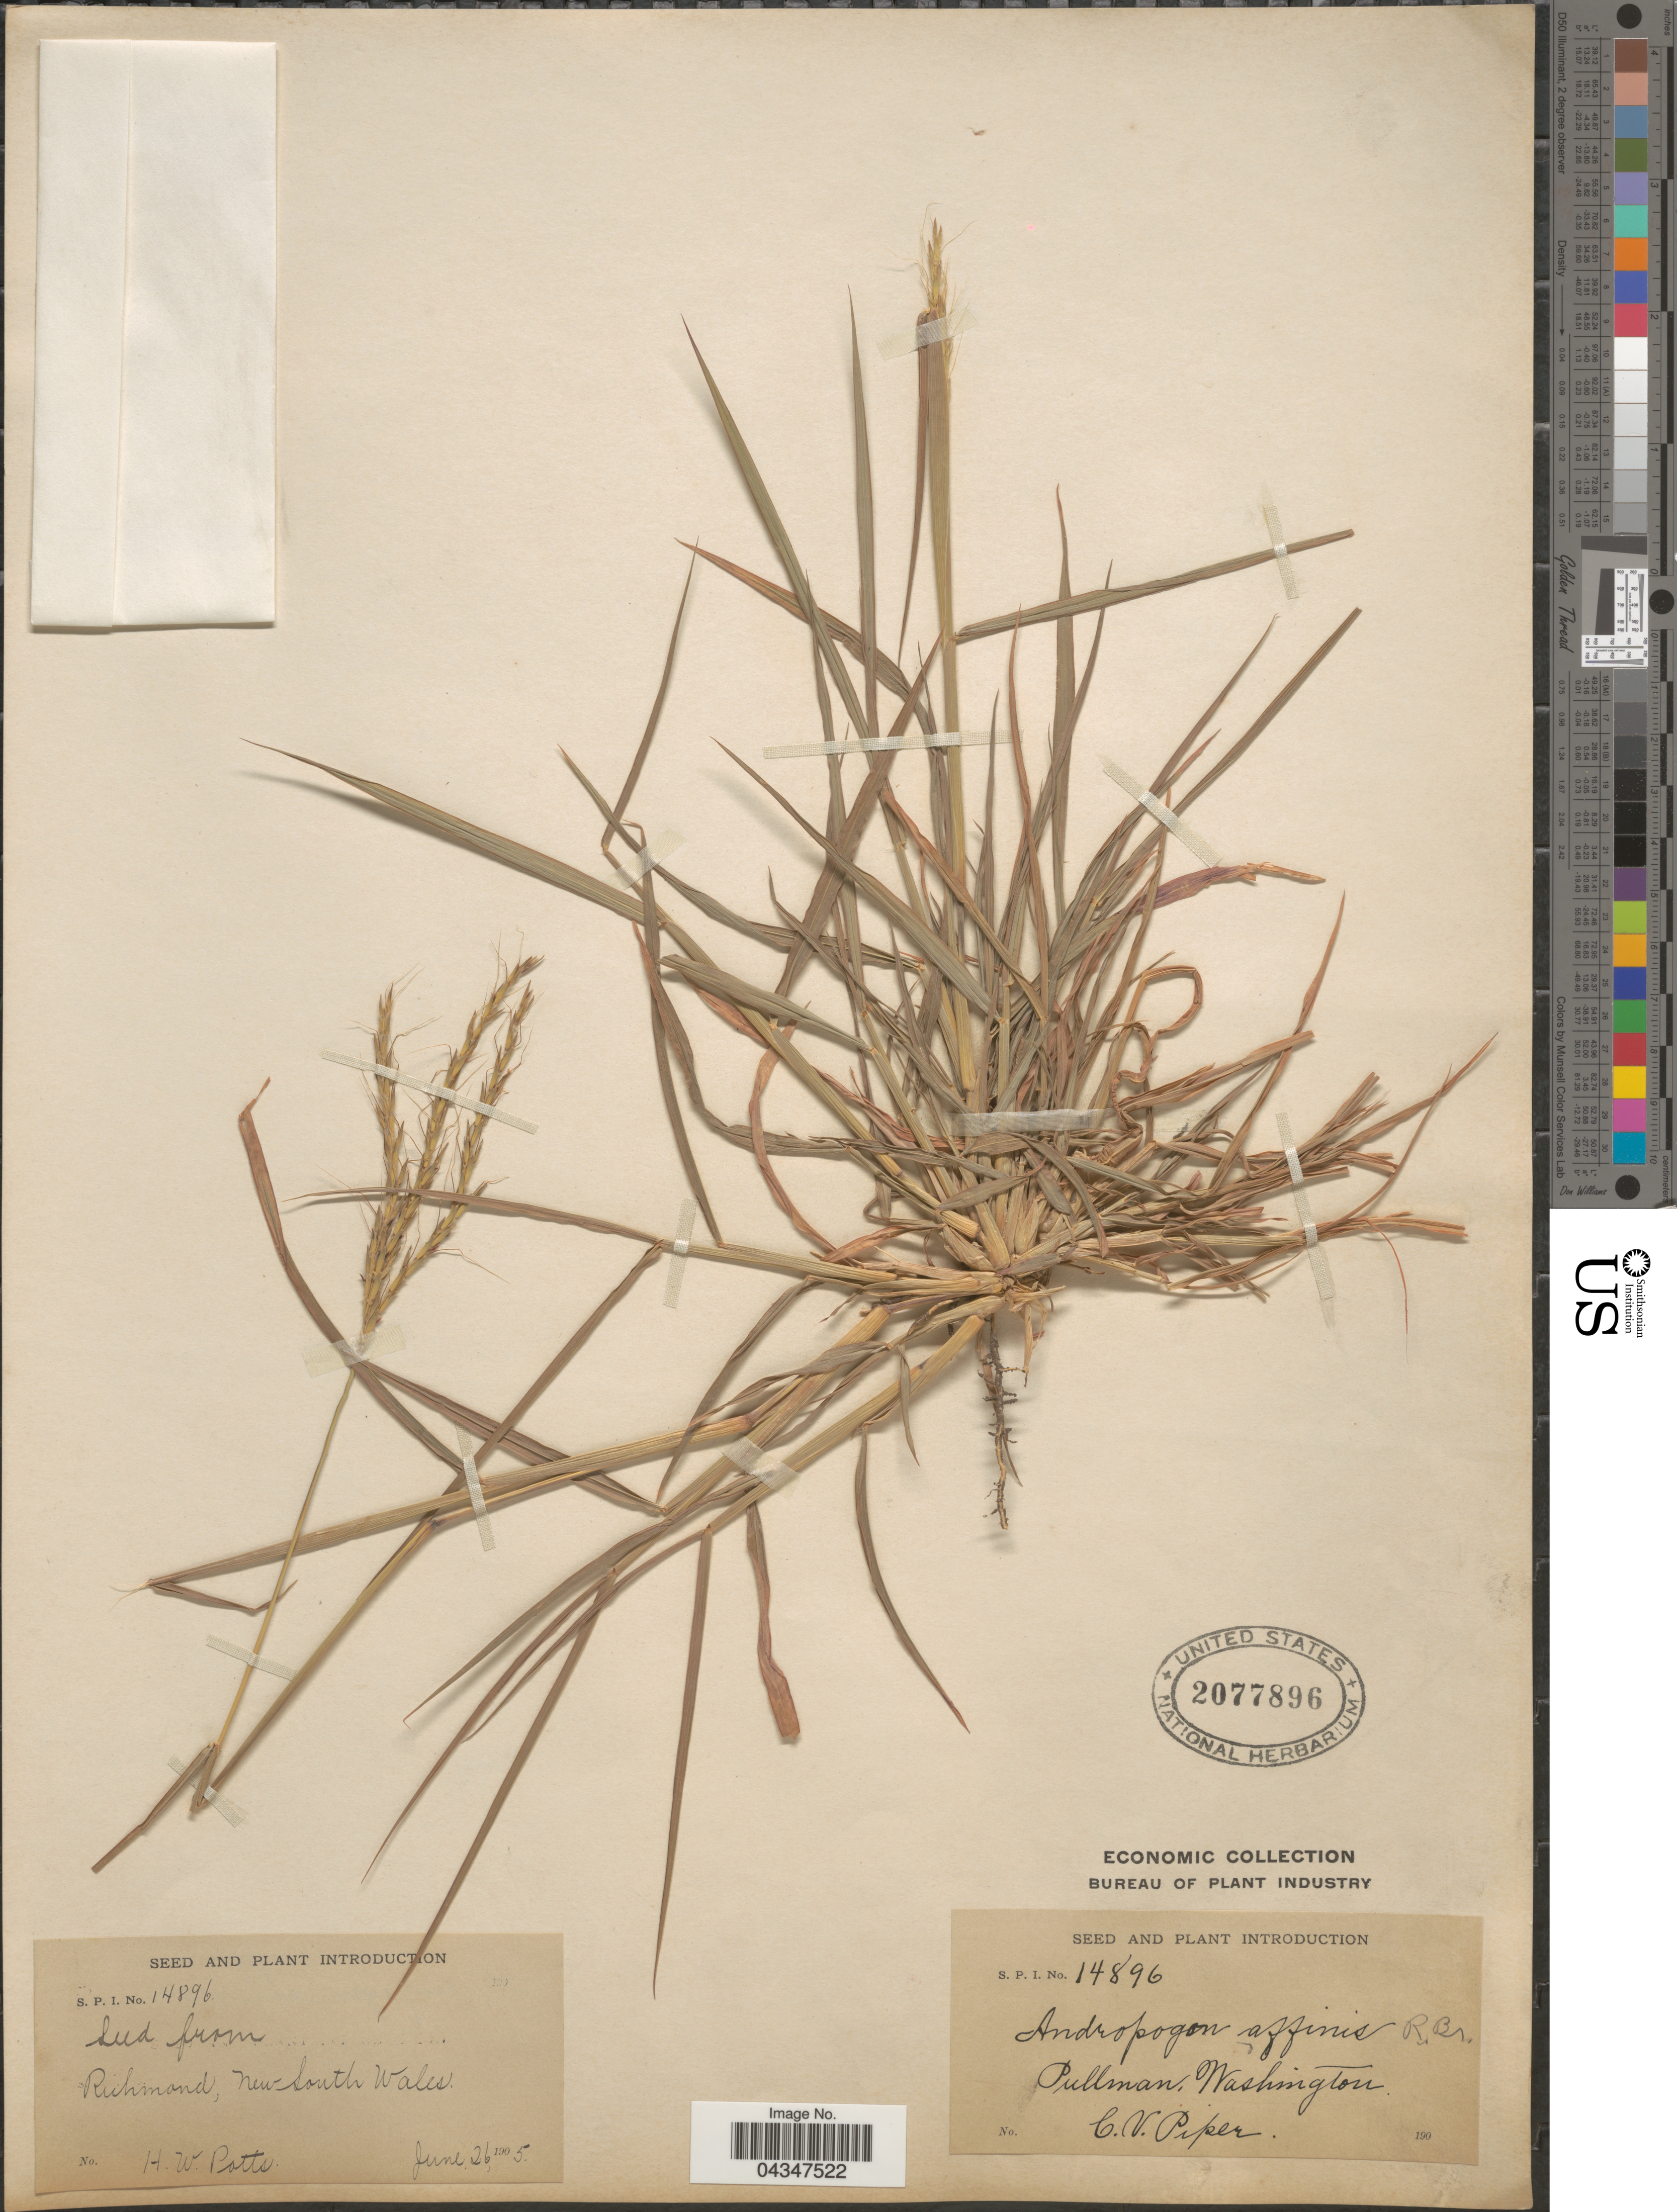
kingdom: Plantae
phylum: Tracheophyta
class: Liliopsida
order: Poales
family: Poaceae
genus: Andropogon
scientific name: Andropogon sp.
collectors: C. V. Piper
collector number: S.P.I.14896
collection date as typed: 190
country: United States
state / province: Washington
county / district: Whitman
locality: Pullman.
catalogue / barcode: US 2077896